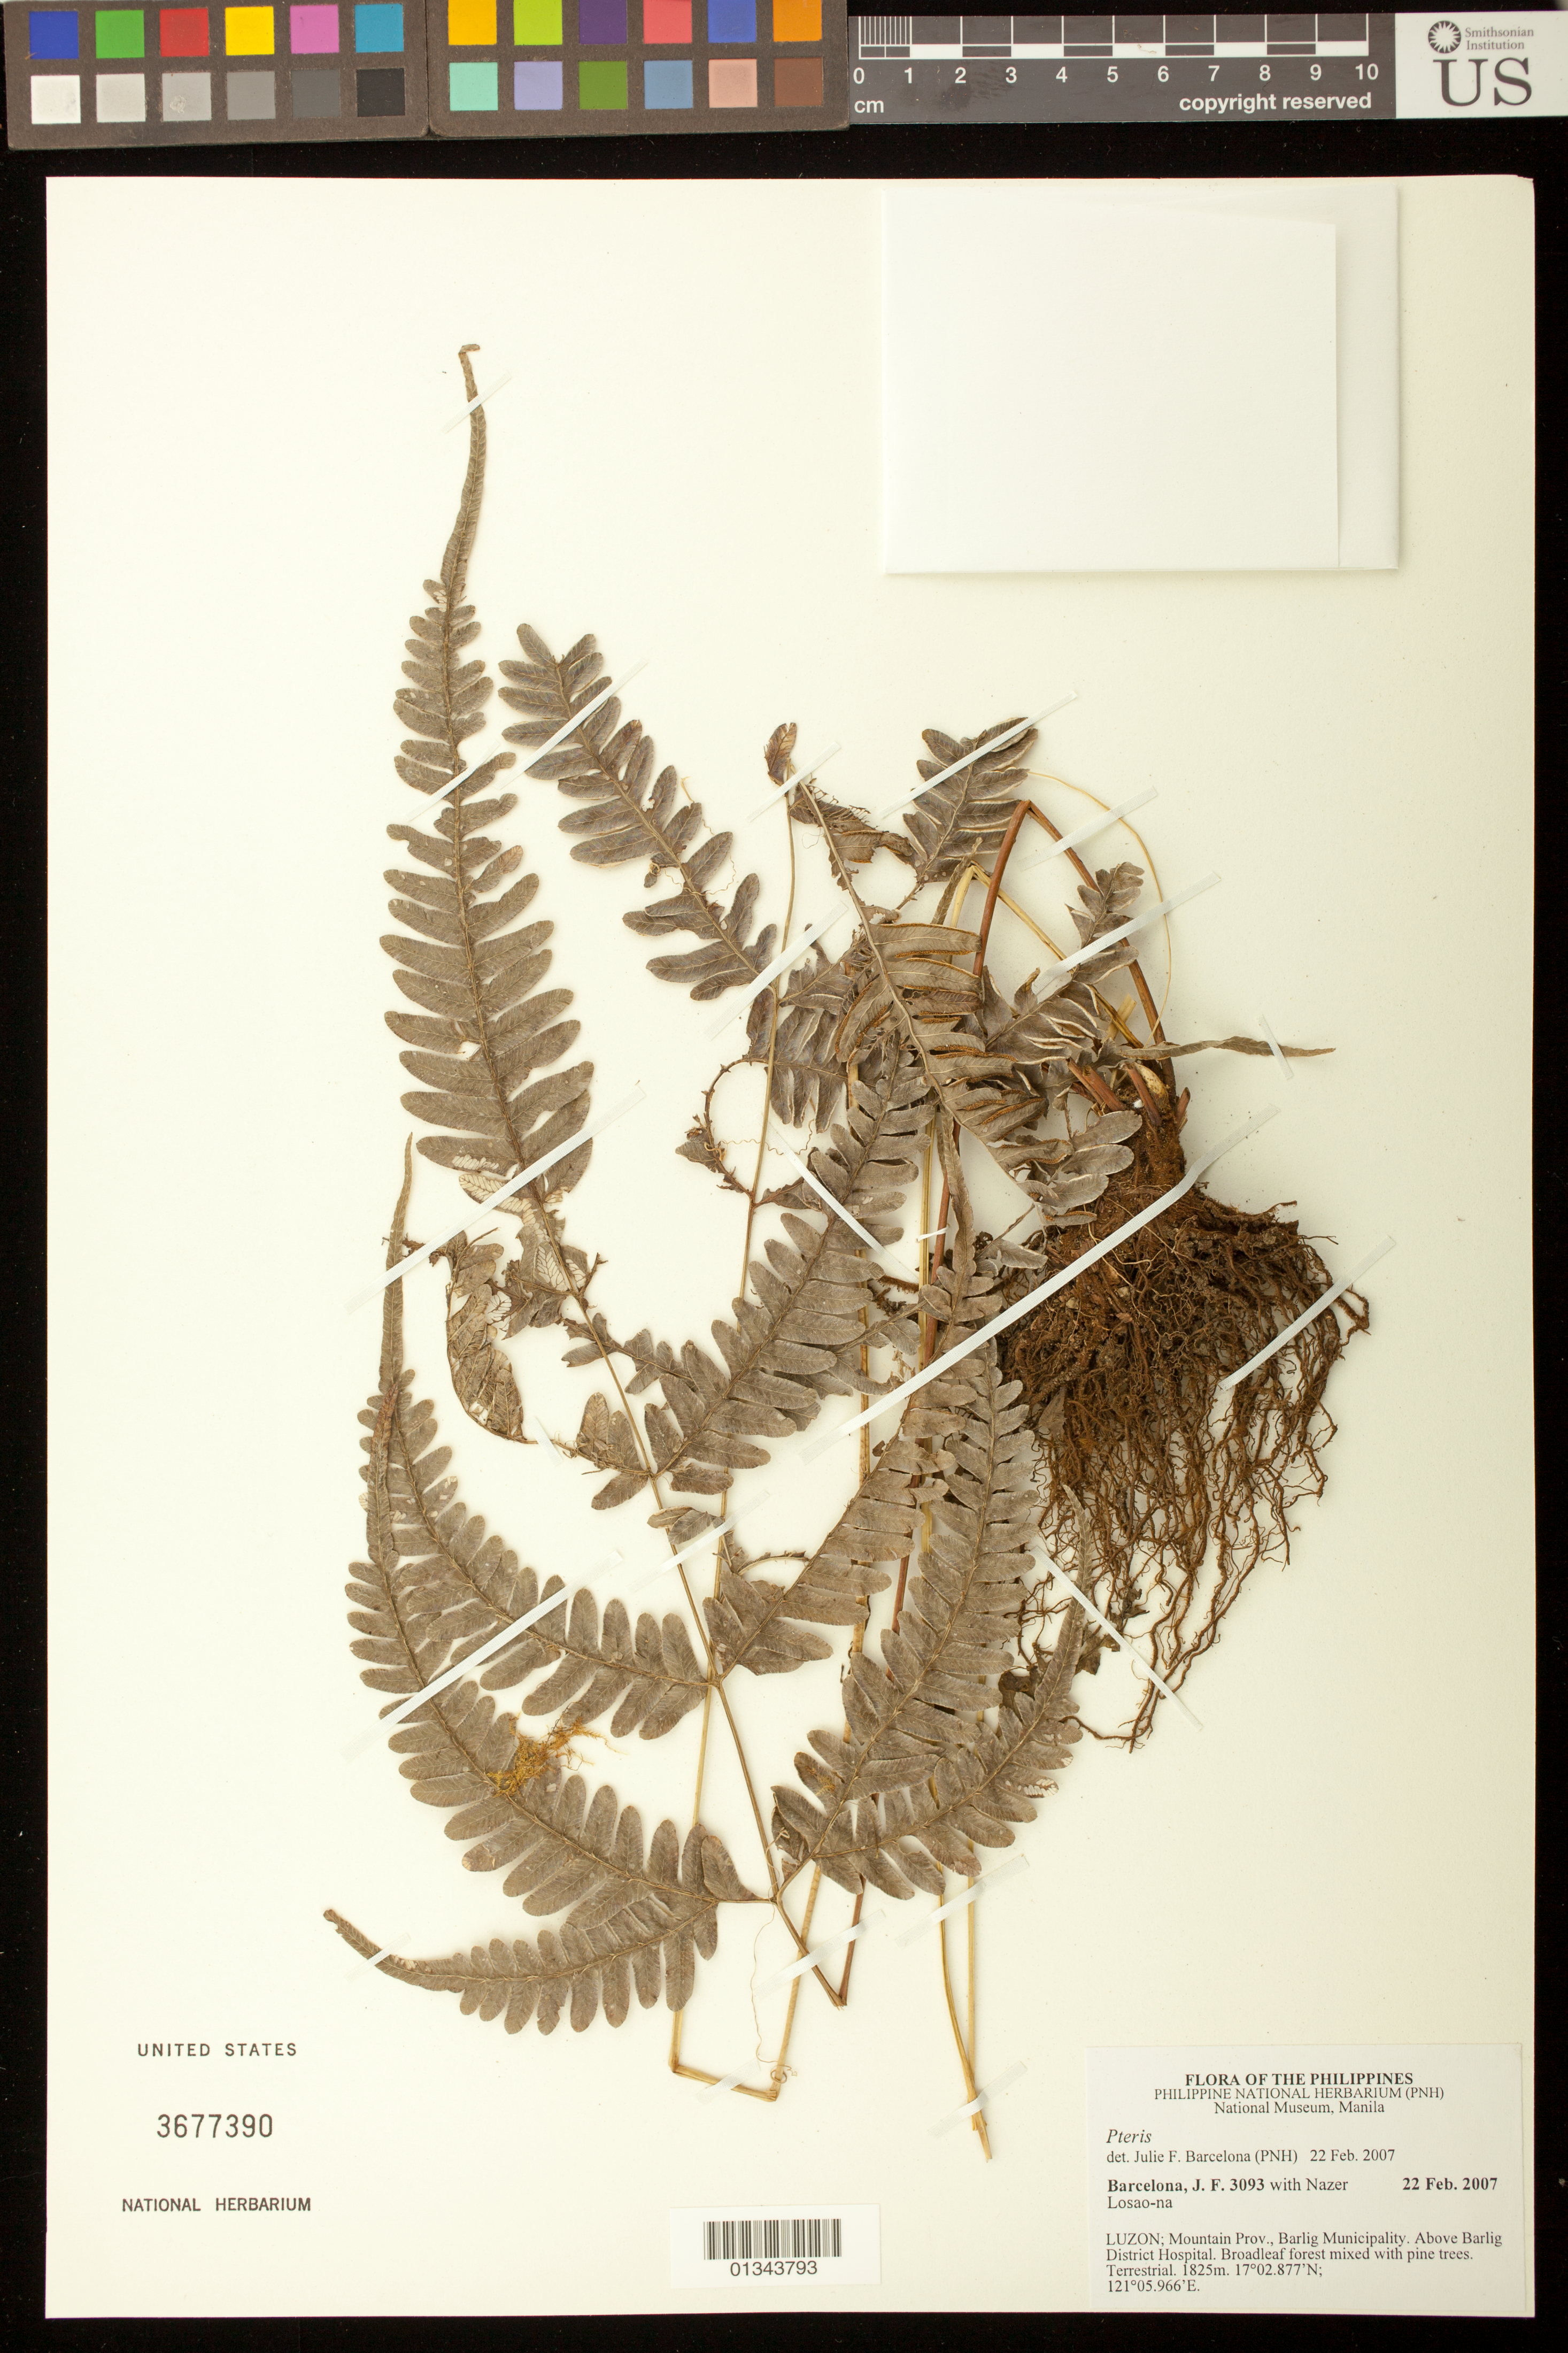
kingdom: Plantae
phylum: Tracheophyta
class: Polypodiopsida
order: Polypodiales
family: Pteridaceae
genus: Pteris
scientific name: Pteris sp.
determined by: Barcelona, J. F.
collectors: J. F. Barcelona & N. Losao-na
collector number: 3093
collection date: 2007-02-22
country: Philippines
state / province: Cordillera (Administrative Region)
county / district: Mountain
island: Luzon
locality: Mountain Prov., Barlig Municipality. Above Barlig District Hospital.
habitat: Broadleaf forest mixed with pine trees. Terrestrial.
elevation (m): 1825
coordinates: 17 02.877 N, 121 05.966 E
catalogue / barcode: US 3677390